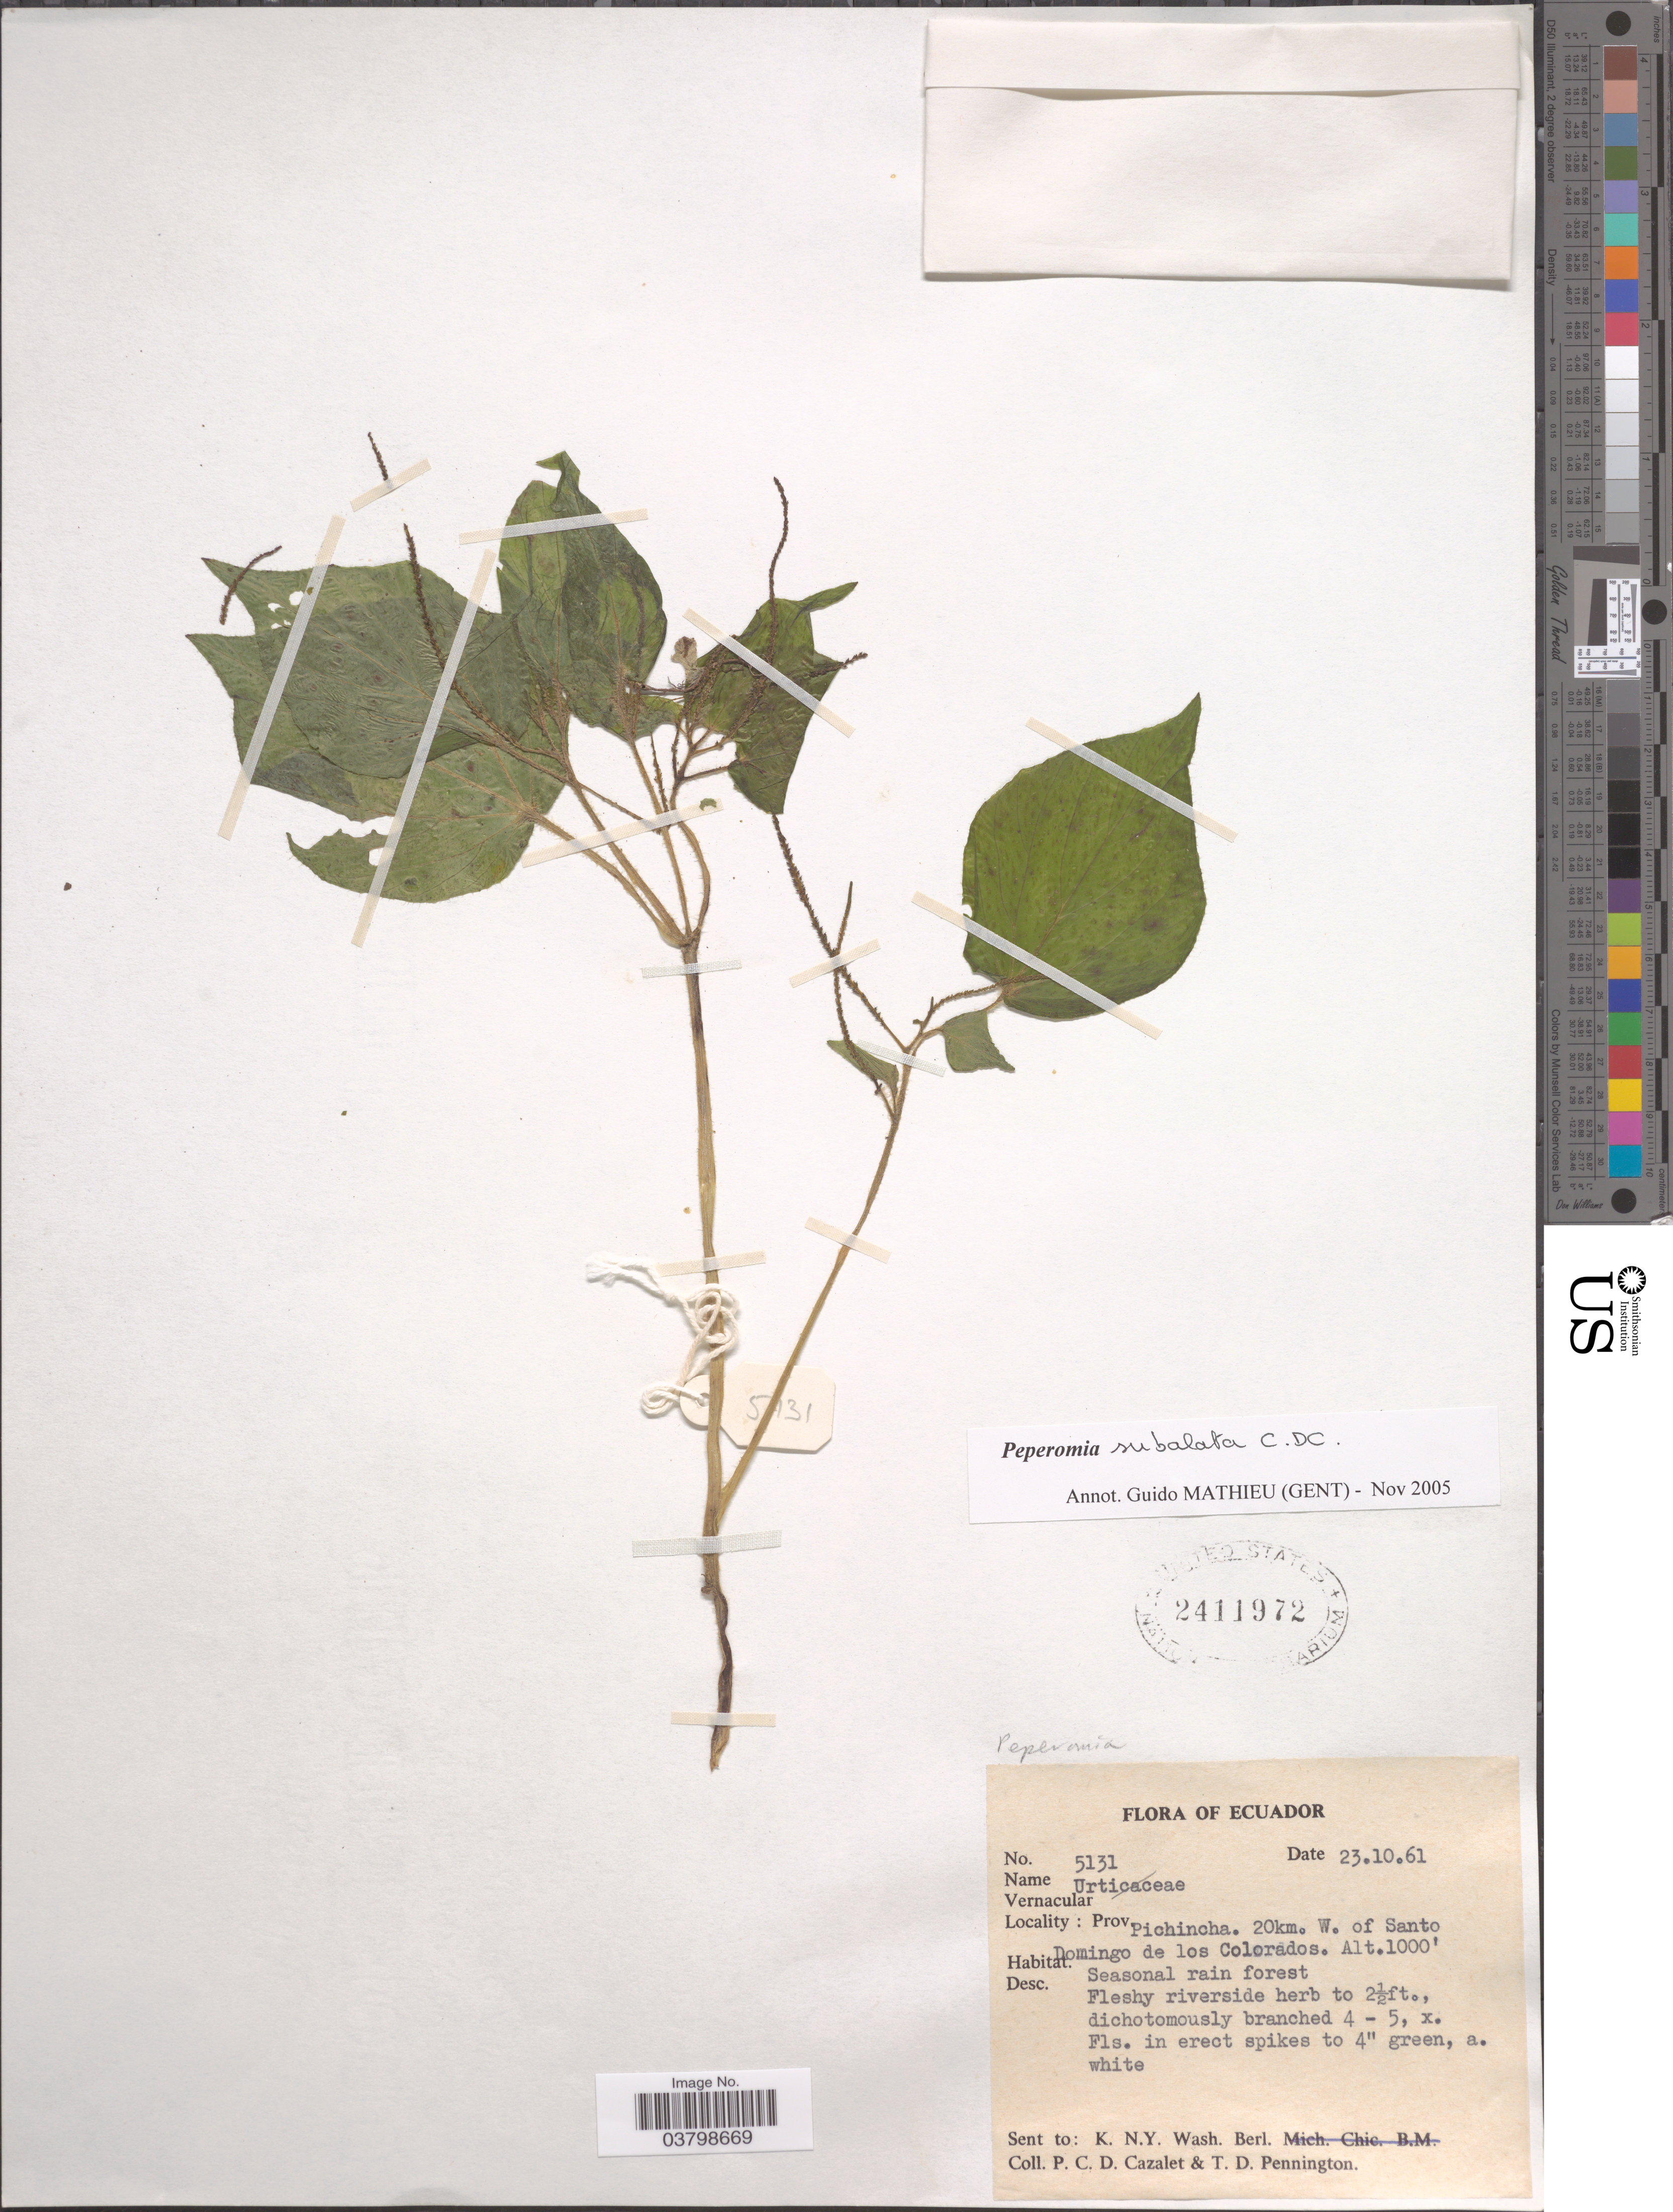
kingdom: Plantae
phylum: Tracheophyta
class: Magnoliopsida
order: Piperales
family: Piperaceae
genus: Peperomia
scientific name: Peperomia subalata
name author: C. DC.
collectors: P. C. D. Cazalet & T. D. Pennington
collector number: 5131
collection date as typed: Transcribed d/m/y: 23/10/61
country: Ecuador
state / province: Pichincha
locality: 20 km. W. of Santo Domingo de los Colorados.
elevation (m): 305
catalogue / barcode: US 2411972